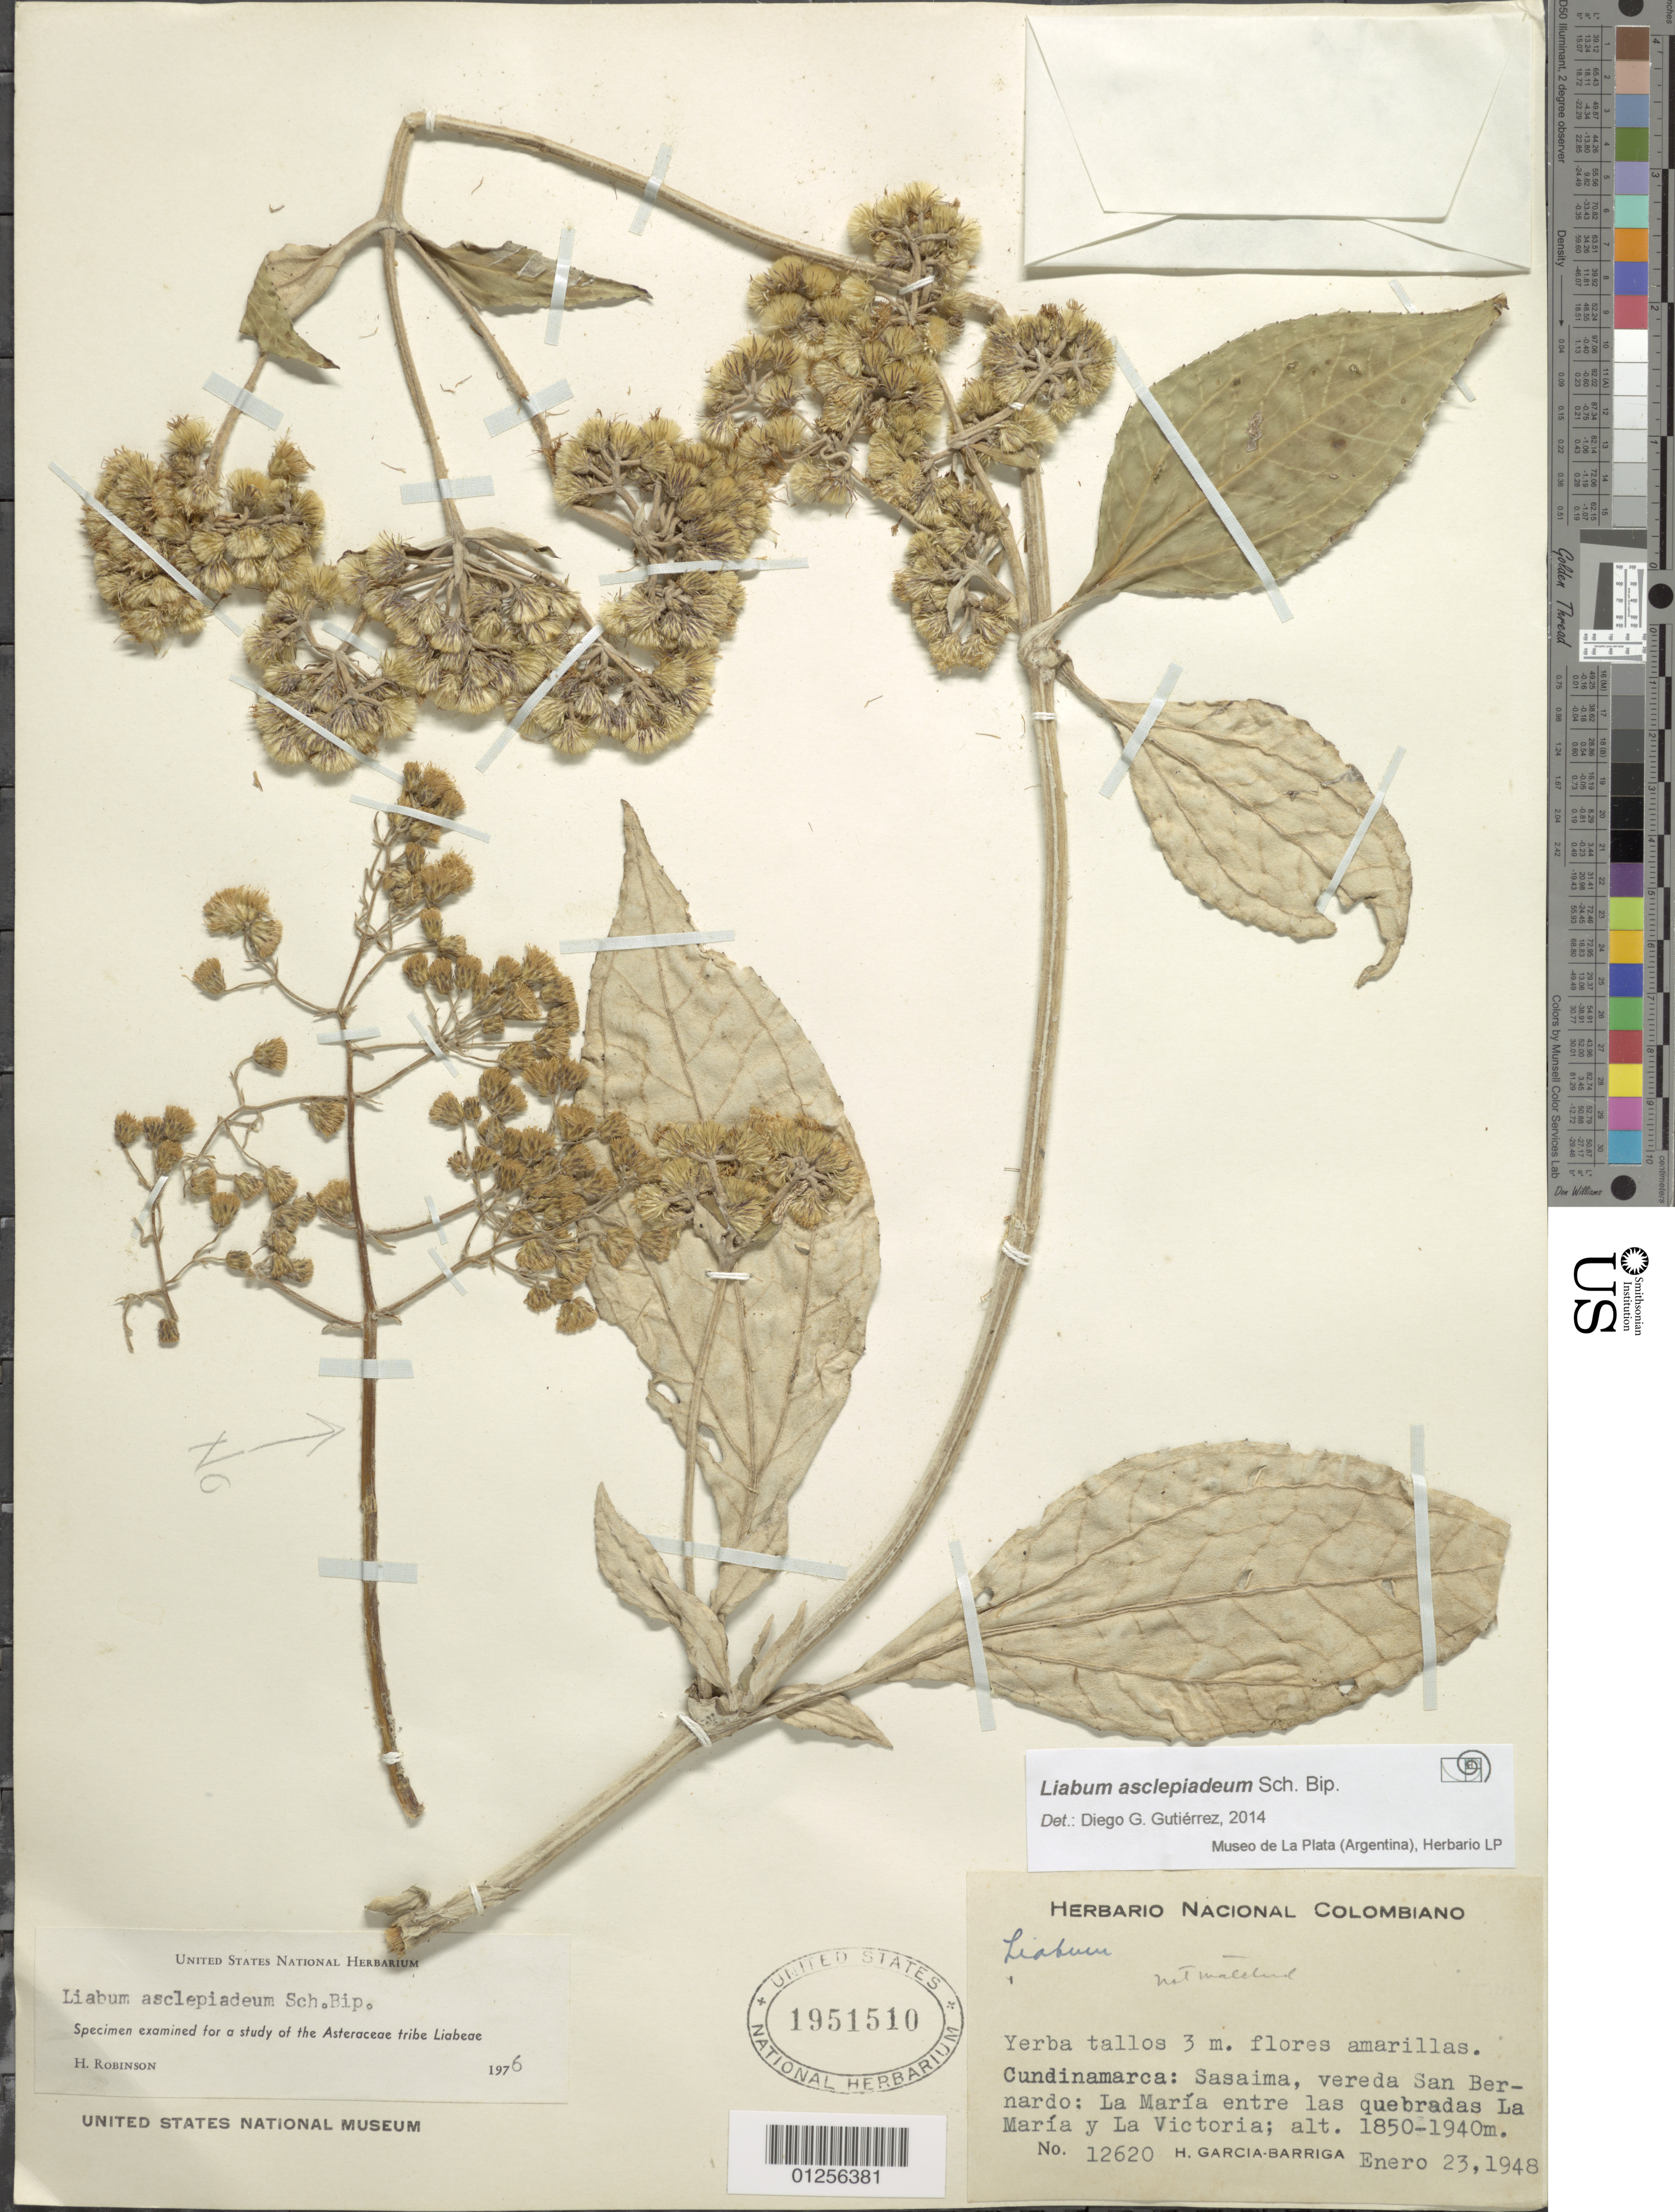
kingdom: Plantae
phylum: Tracheophyta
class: Magnoliopsida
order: Asterales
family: Asteraceae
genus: Liabum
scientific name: Liabum asclepiadeum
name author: Sch. Bip.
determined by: Robinson, Harold E., (US)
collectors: H. García Barriga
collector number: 12620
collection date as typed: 23 January 1948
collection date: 1948-01-23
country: Colombia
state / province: Cundinamarca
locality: Sasaima, vereda San Bernardo; La Maria entre las quebradas La Maria y La Victoria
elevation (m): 1850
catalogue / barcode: US 1951510